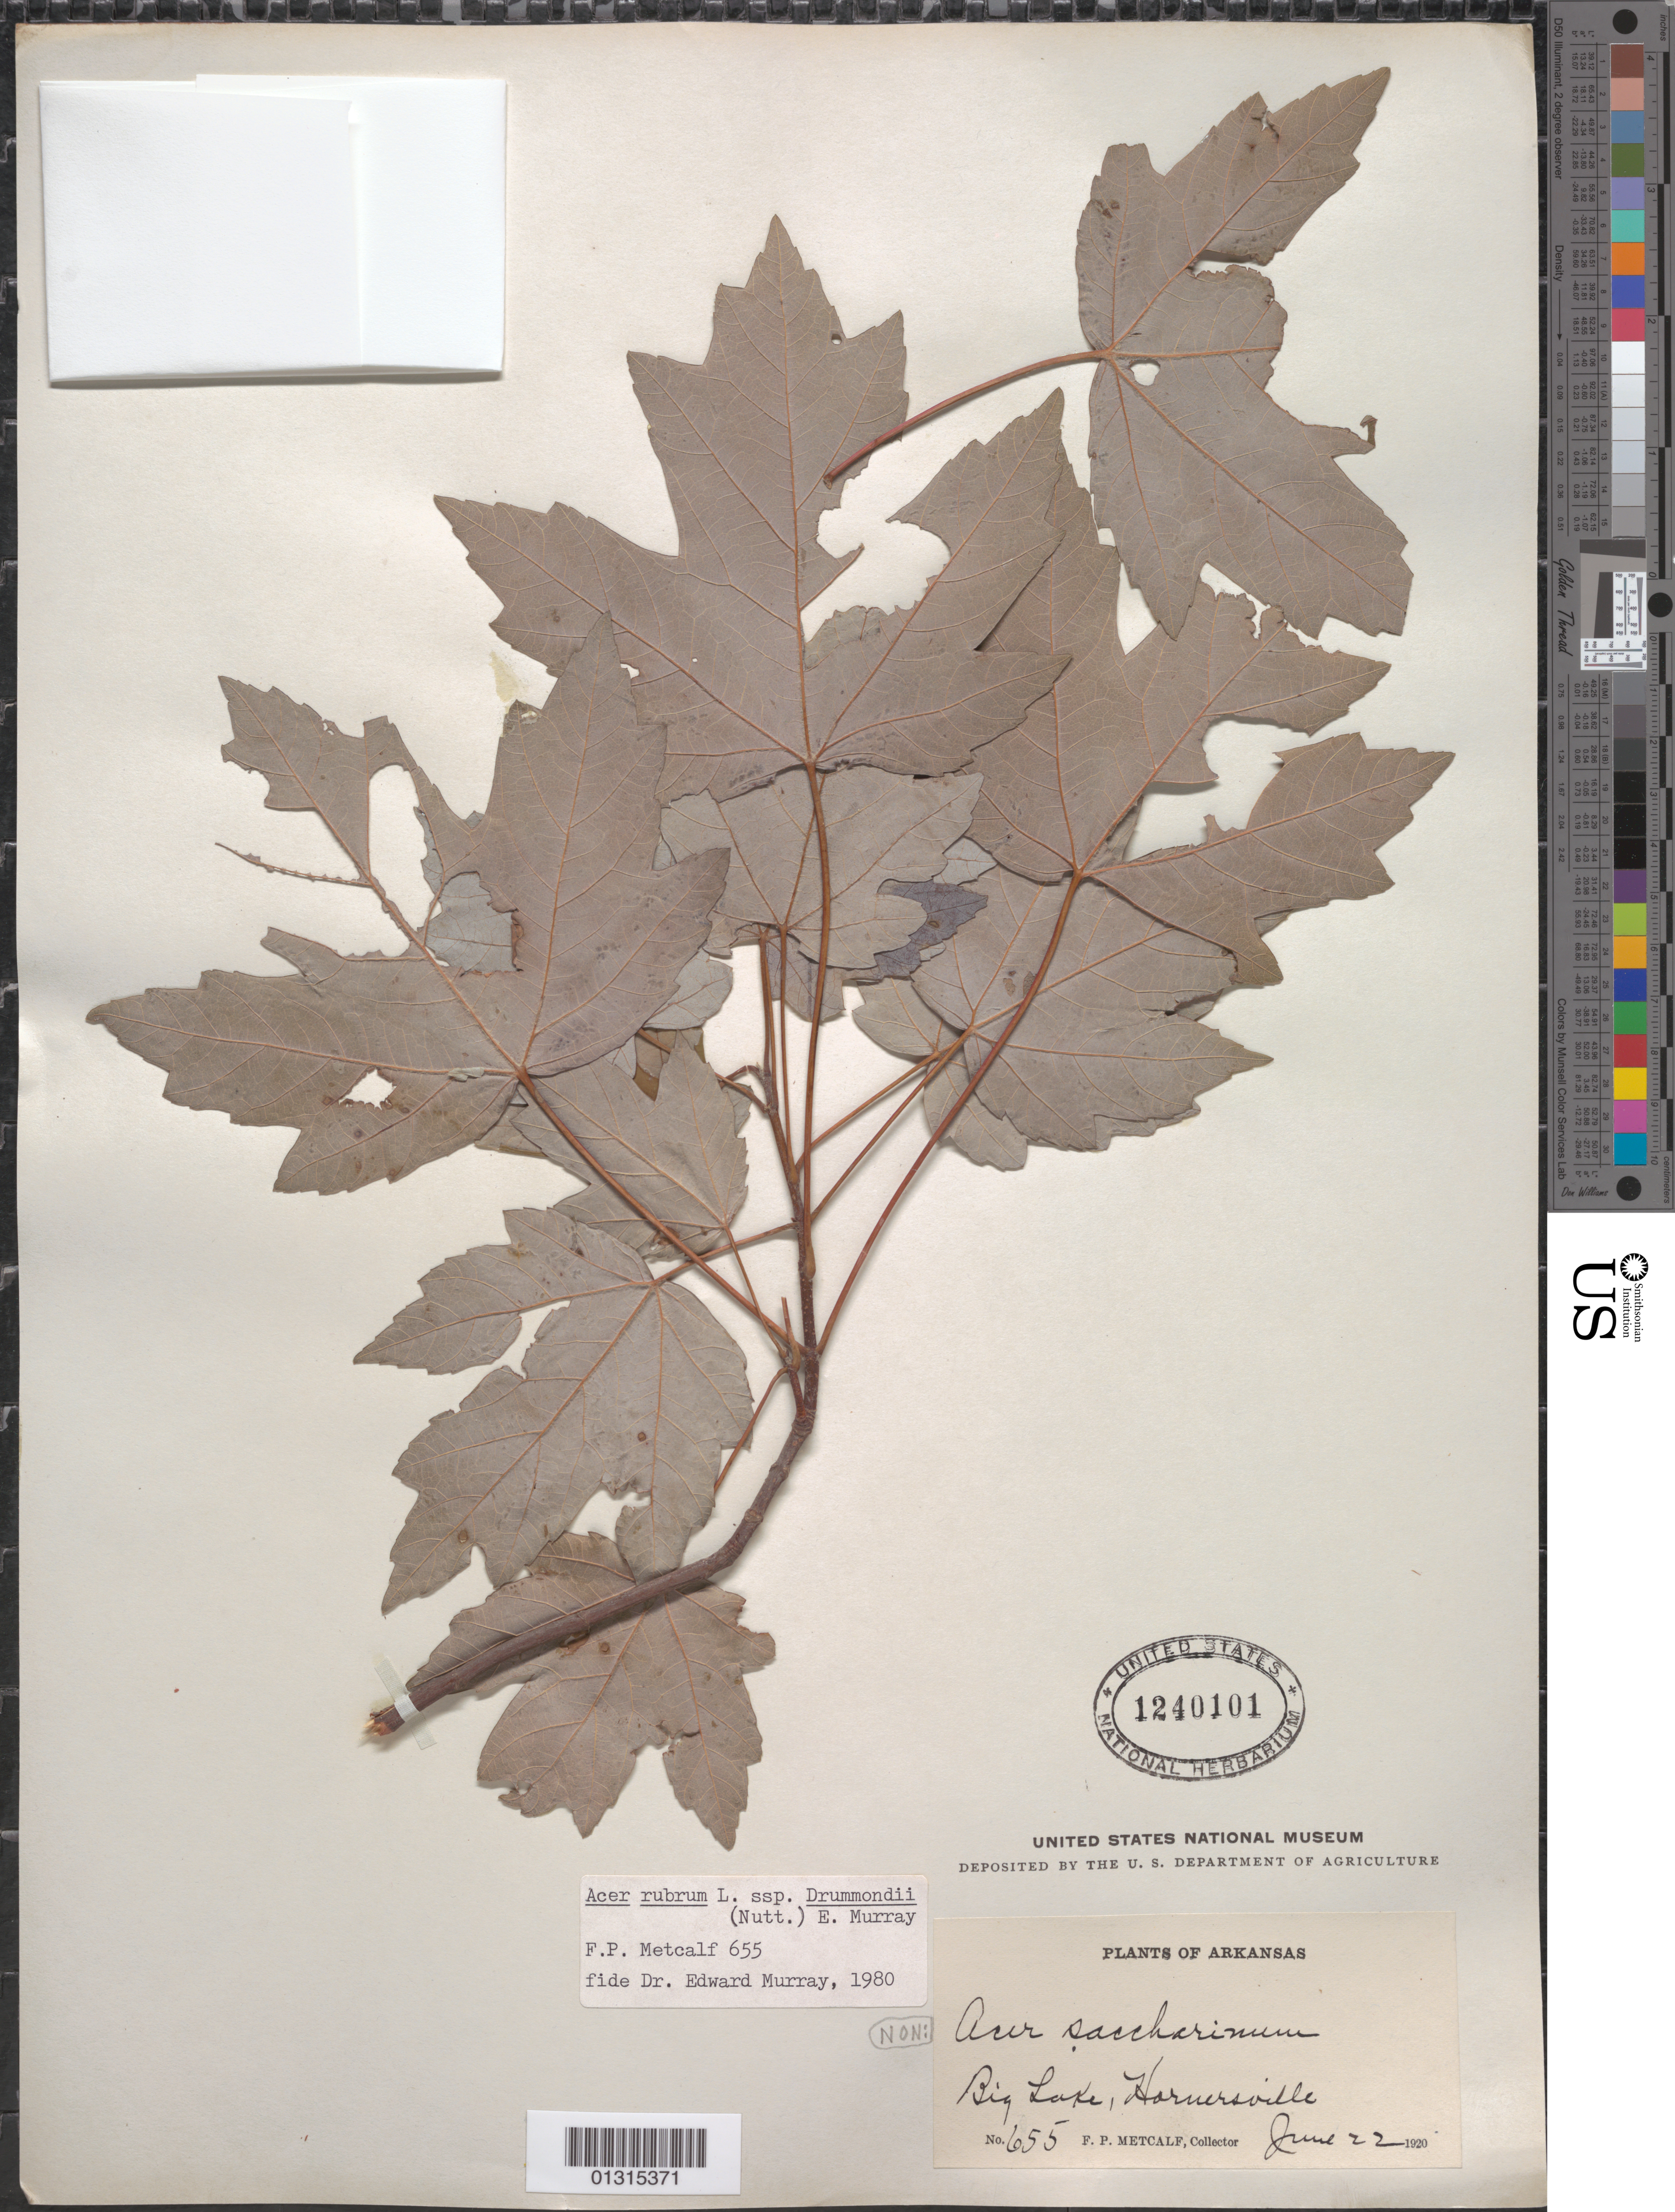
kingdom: Plantae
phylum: Tracheophyta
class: Magnoliopsida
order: Sapindales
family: Sapindaceae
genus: Acer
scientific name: Acer rubrum var. drummondi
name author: (Hook. & Arn. ex Nutt.) Sarg.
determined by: Murray, Edward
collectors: F. P. Metcalf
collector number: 655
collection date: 1920-06-22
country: United States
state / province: Arkansas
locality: Big Lake, Hornersville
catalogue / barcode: US 1240101